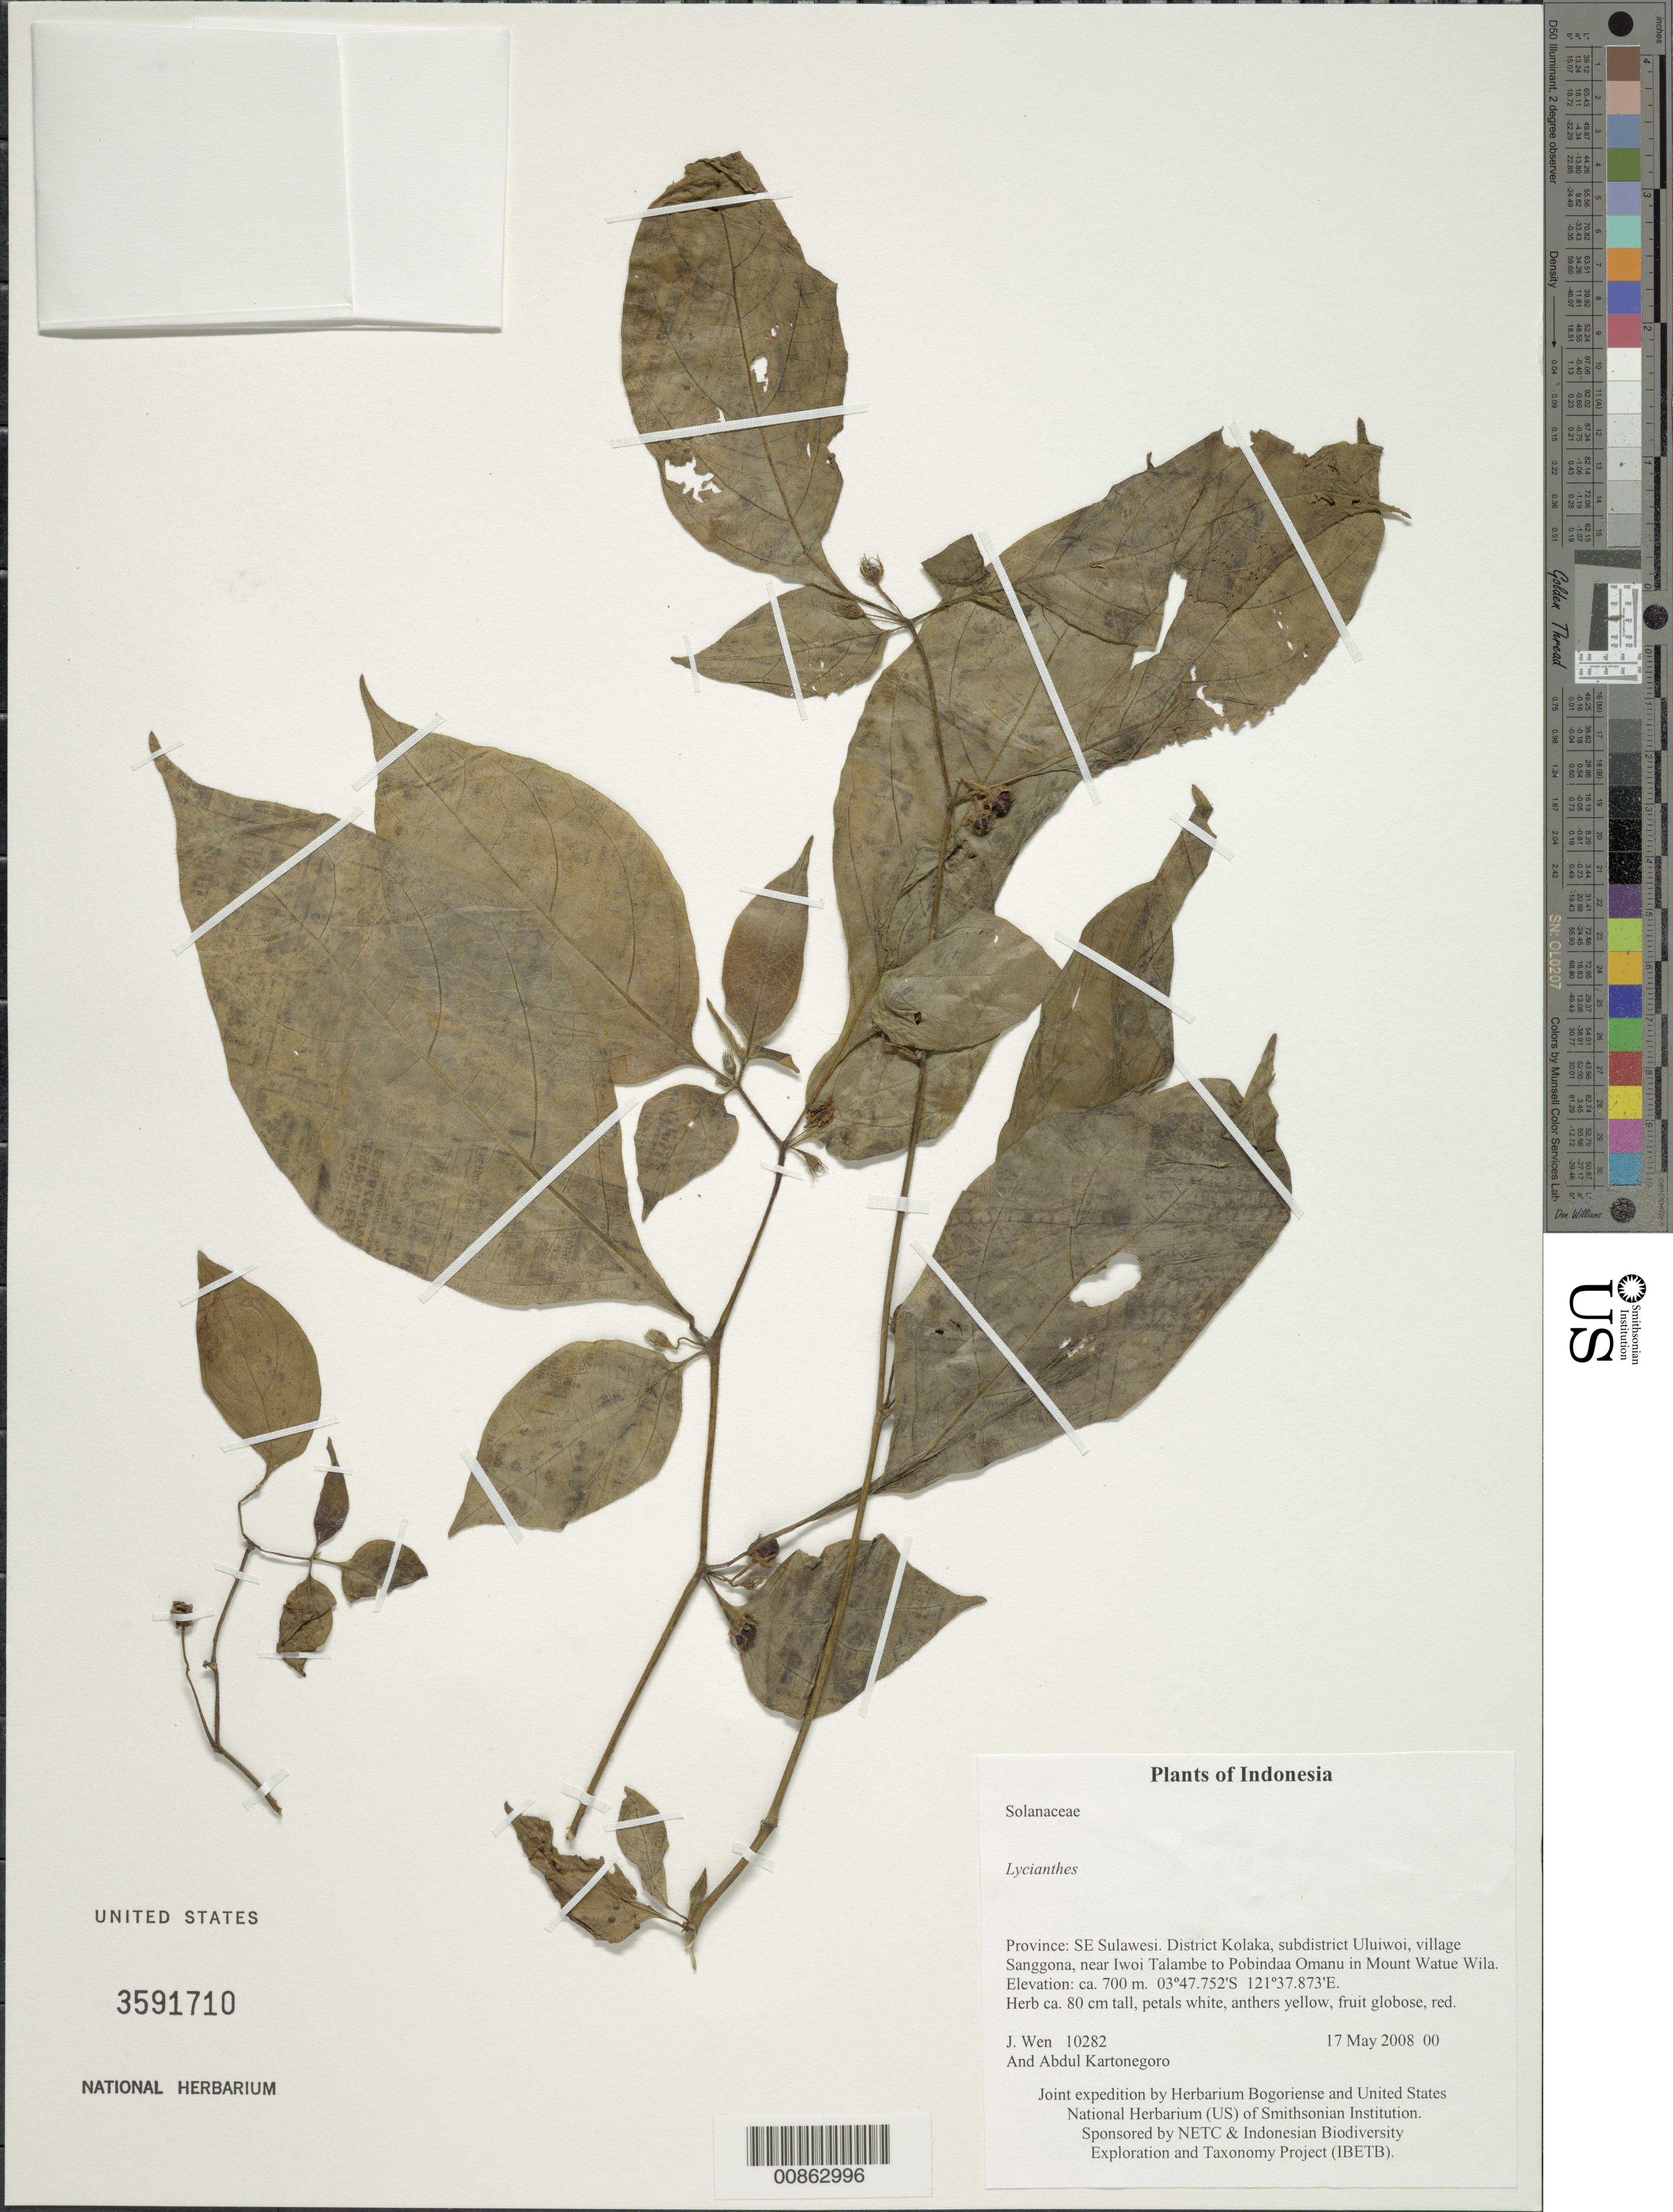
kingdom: Plantae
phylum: Tracheophyta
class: Magnoliopsida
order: Solanales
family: Solanaceae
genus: Lycianthes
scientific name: Lycianthes biflora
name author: (Lour.) Bitter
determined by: Knapp, S. D.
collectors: J. Wen & A. Kartonegoro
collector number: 10282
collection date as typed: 17 May 2008 00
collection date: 2008-05-17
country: Indonesia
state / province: Sulawesi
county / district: Sulawesi Tenggara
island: Sulawesi [Celebes]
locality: District Kolaka, subdistrict Uluiwoi, village Sanggona, near Iwoi Talambe to Pobindaa Omanu in Mount Watue Wila.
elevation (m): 700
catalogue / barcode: US 3591710